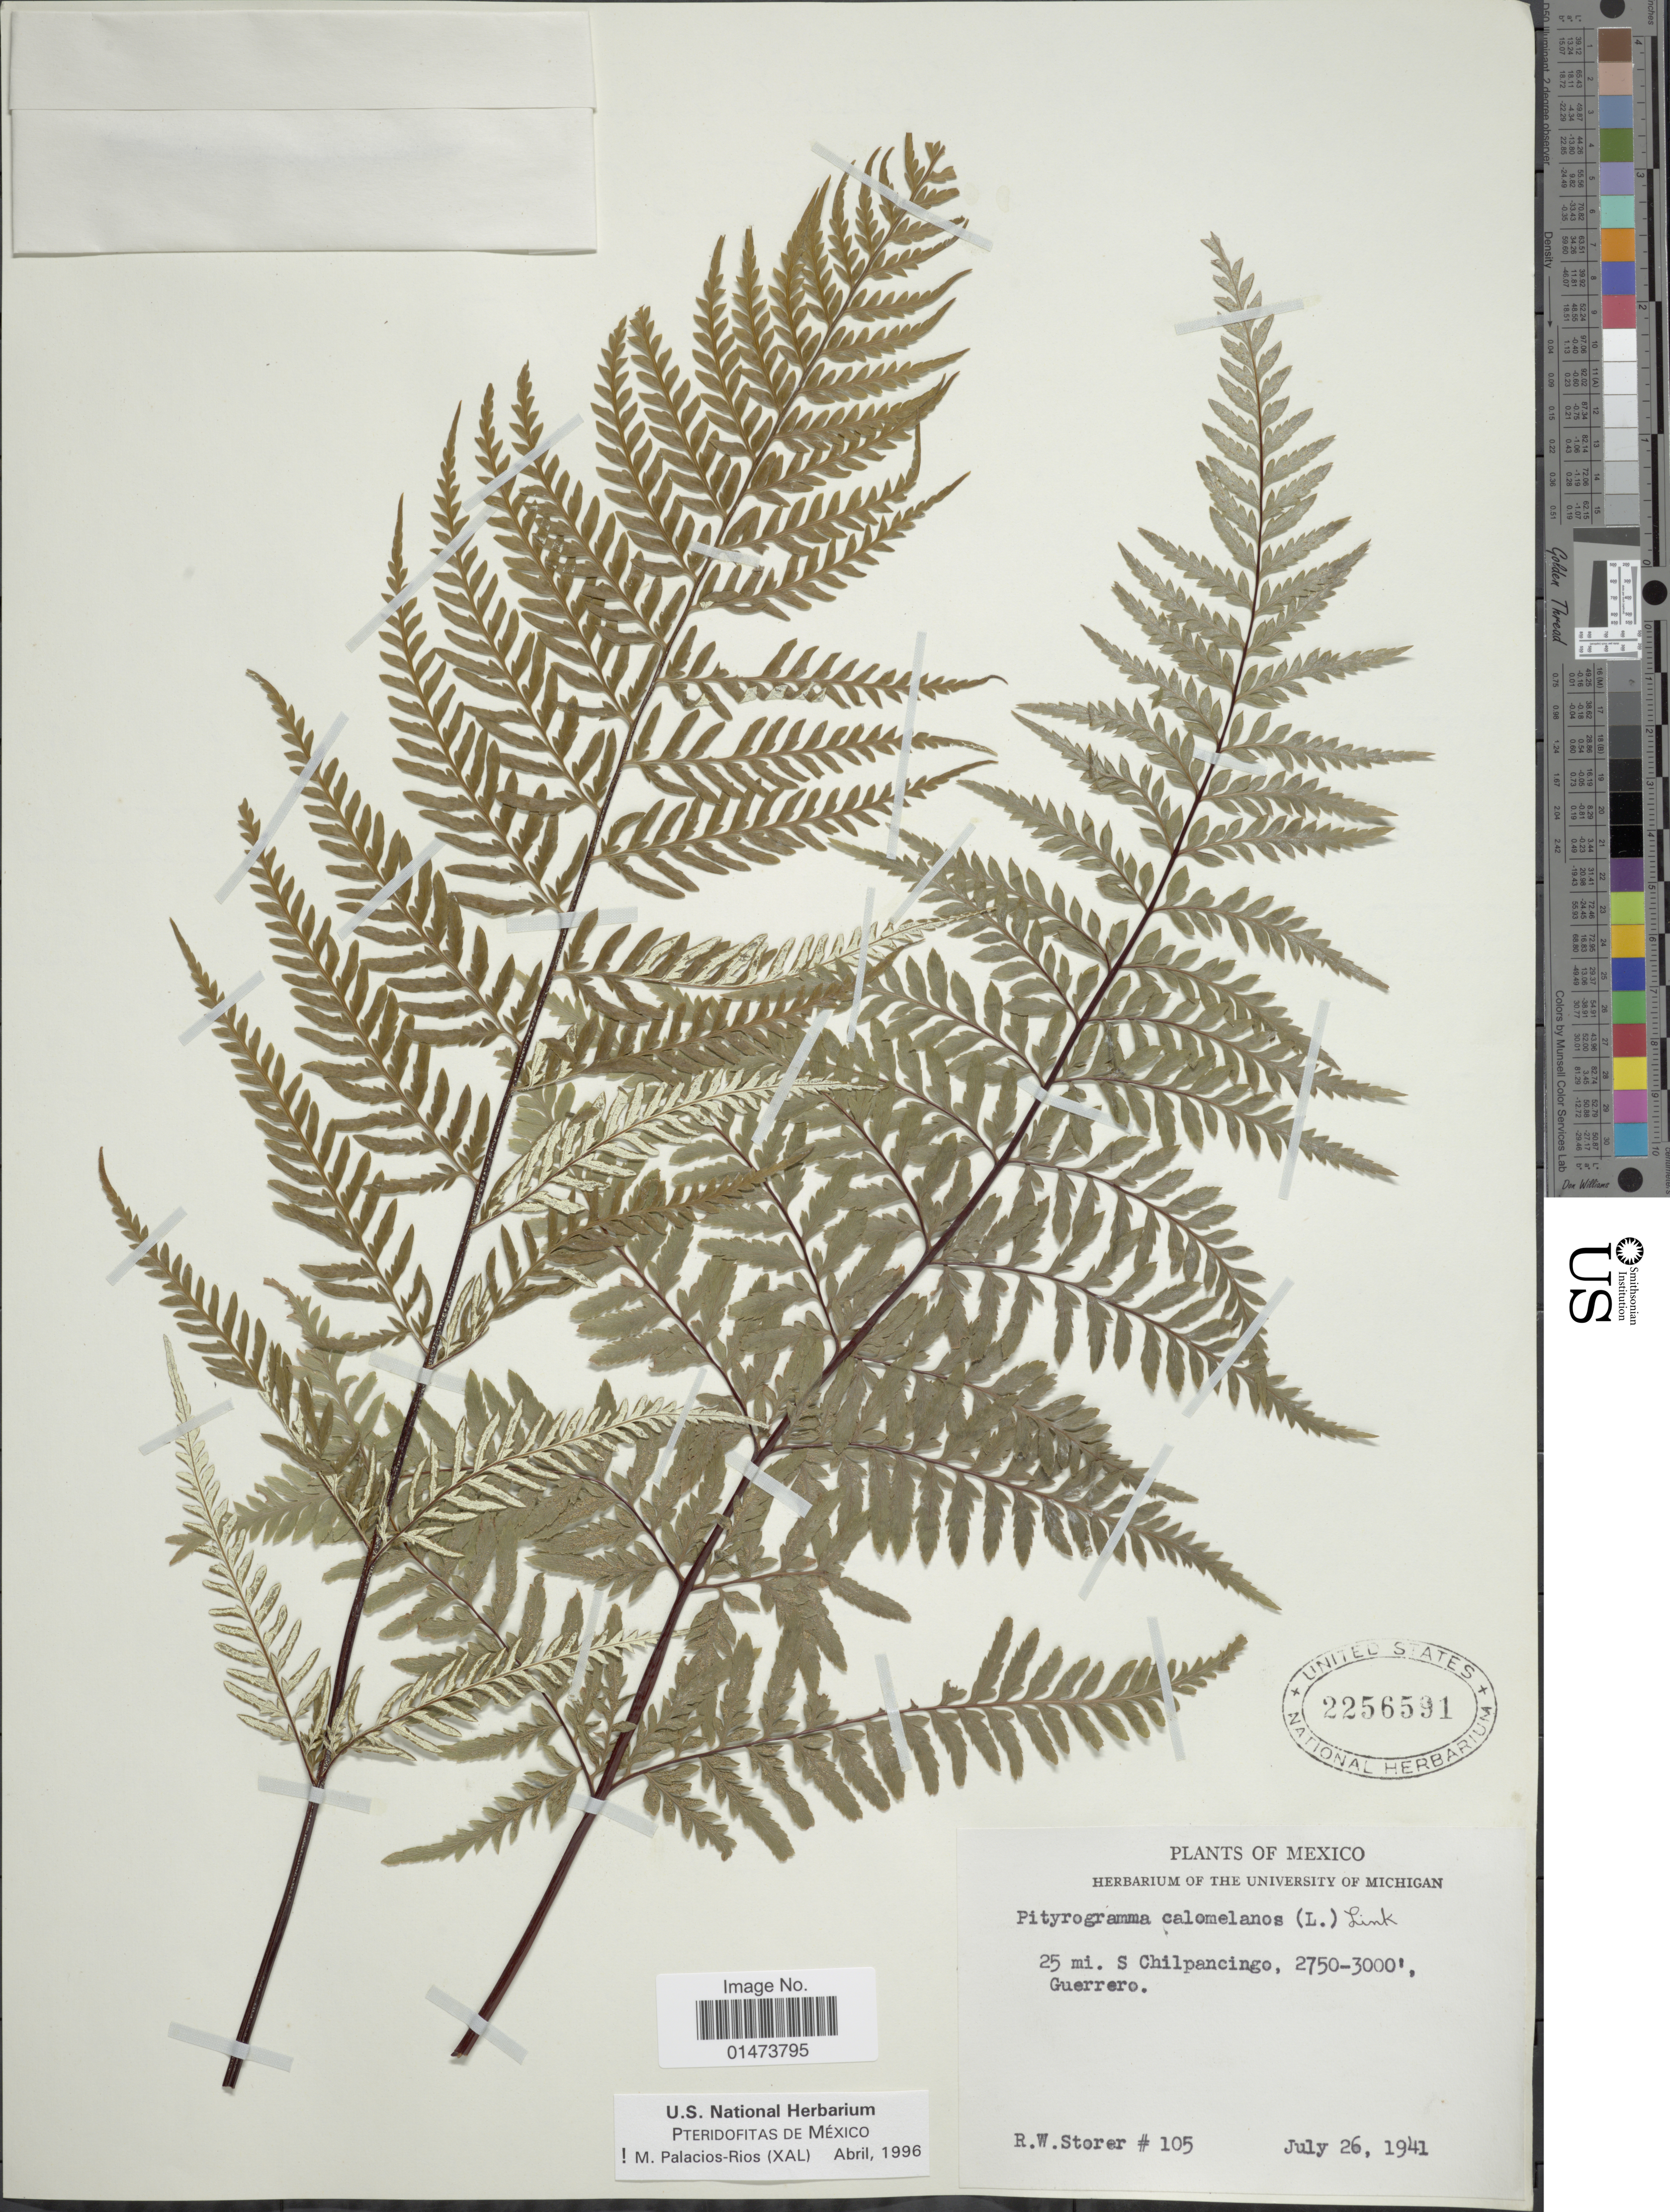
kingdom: Plantae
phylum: Tracheophyta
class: Polypodiopsida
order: Polypodiales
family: Pteridaceae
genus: Pityrogramma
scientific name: Pityrogramma calomelanos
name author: (L.) Link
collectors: R. Storer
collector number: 105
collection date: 1941-07-26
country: Mexico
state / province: Guerrero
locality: Mexico, 25 mi. S Chilpancingo, Guerrero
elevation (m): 838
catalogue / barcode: US 2256591